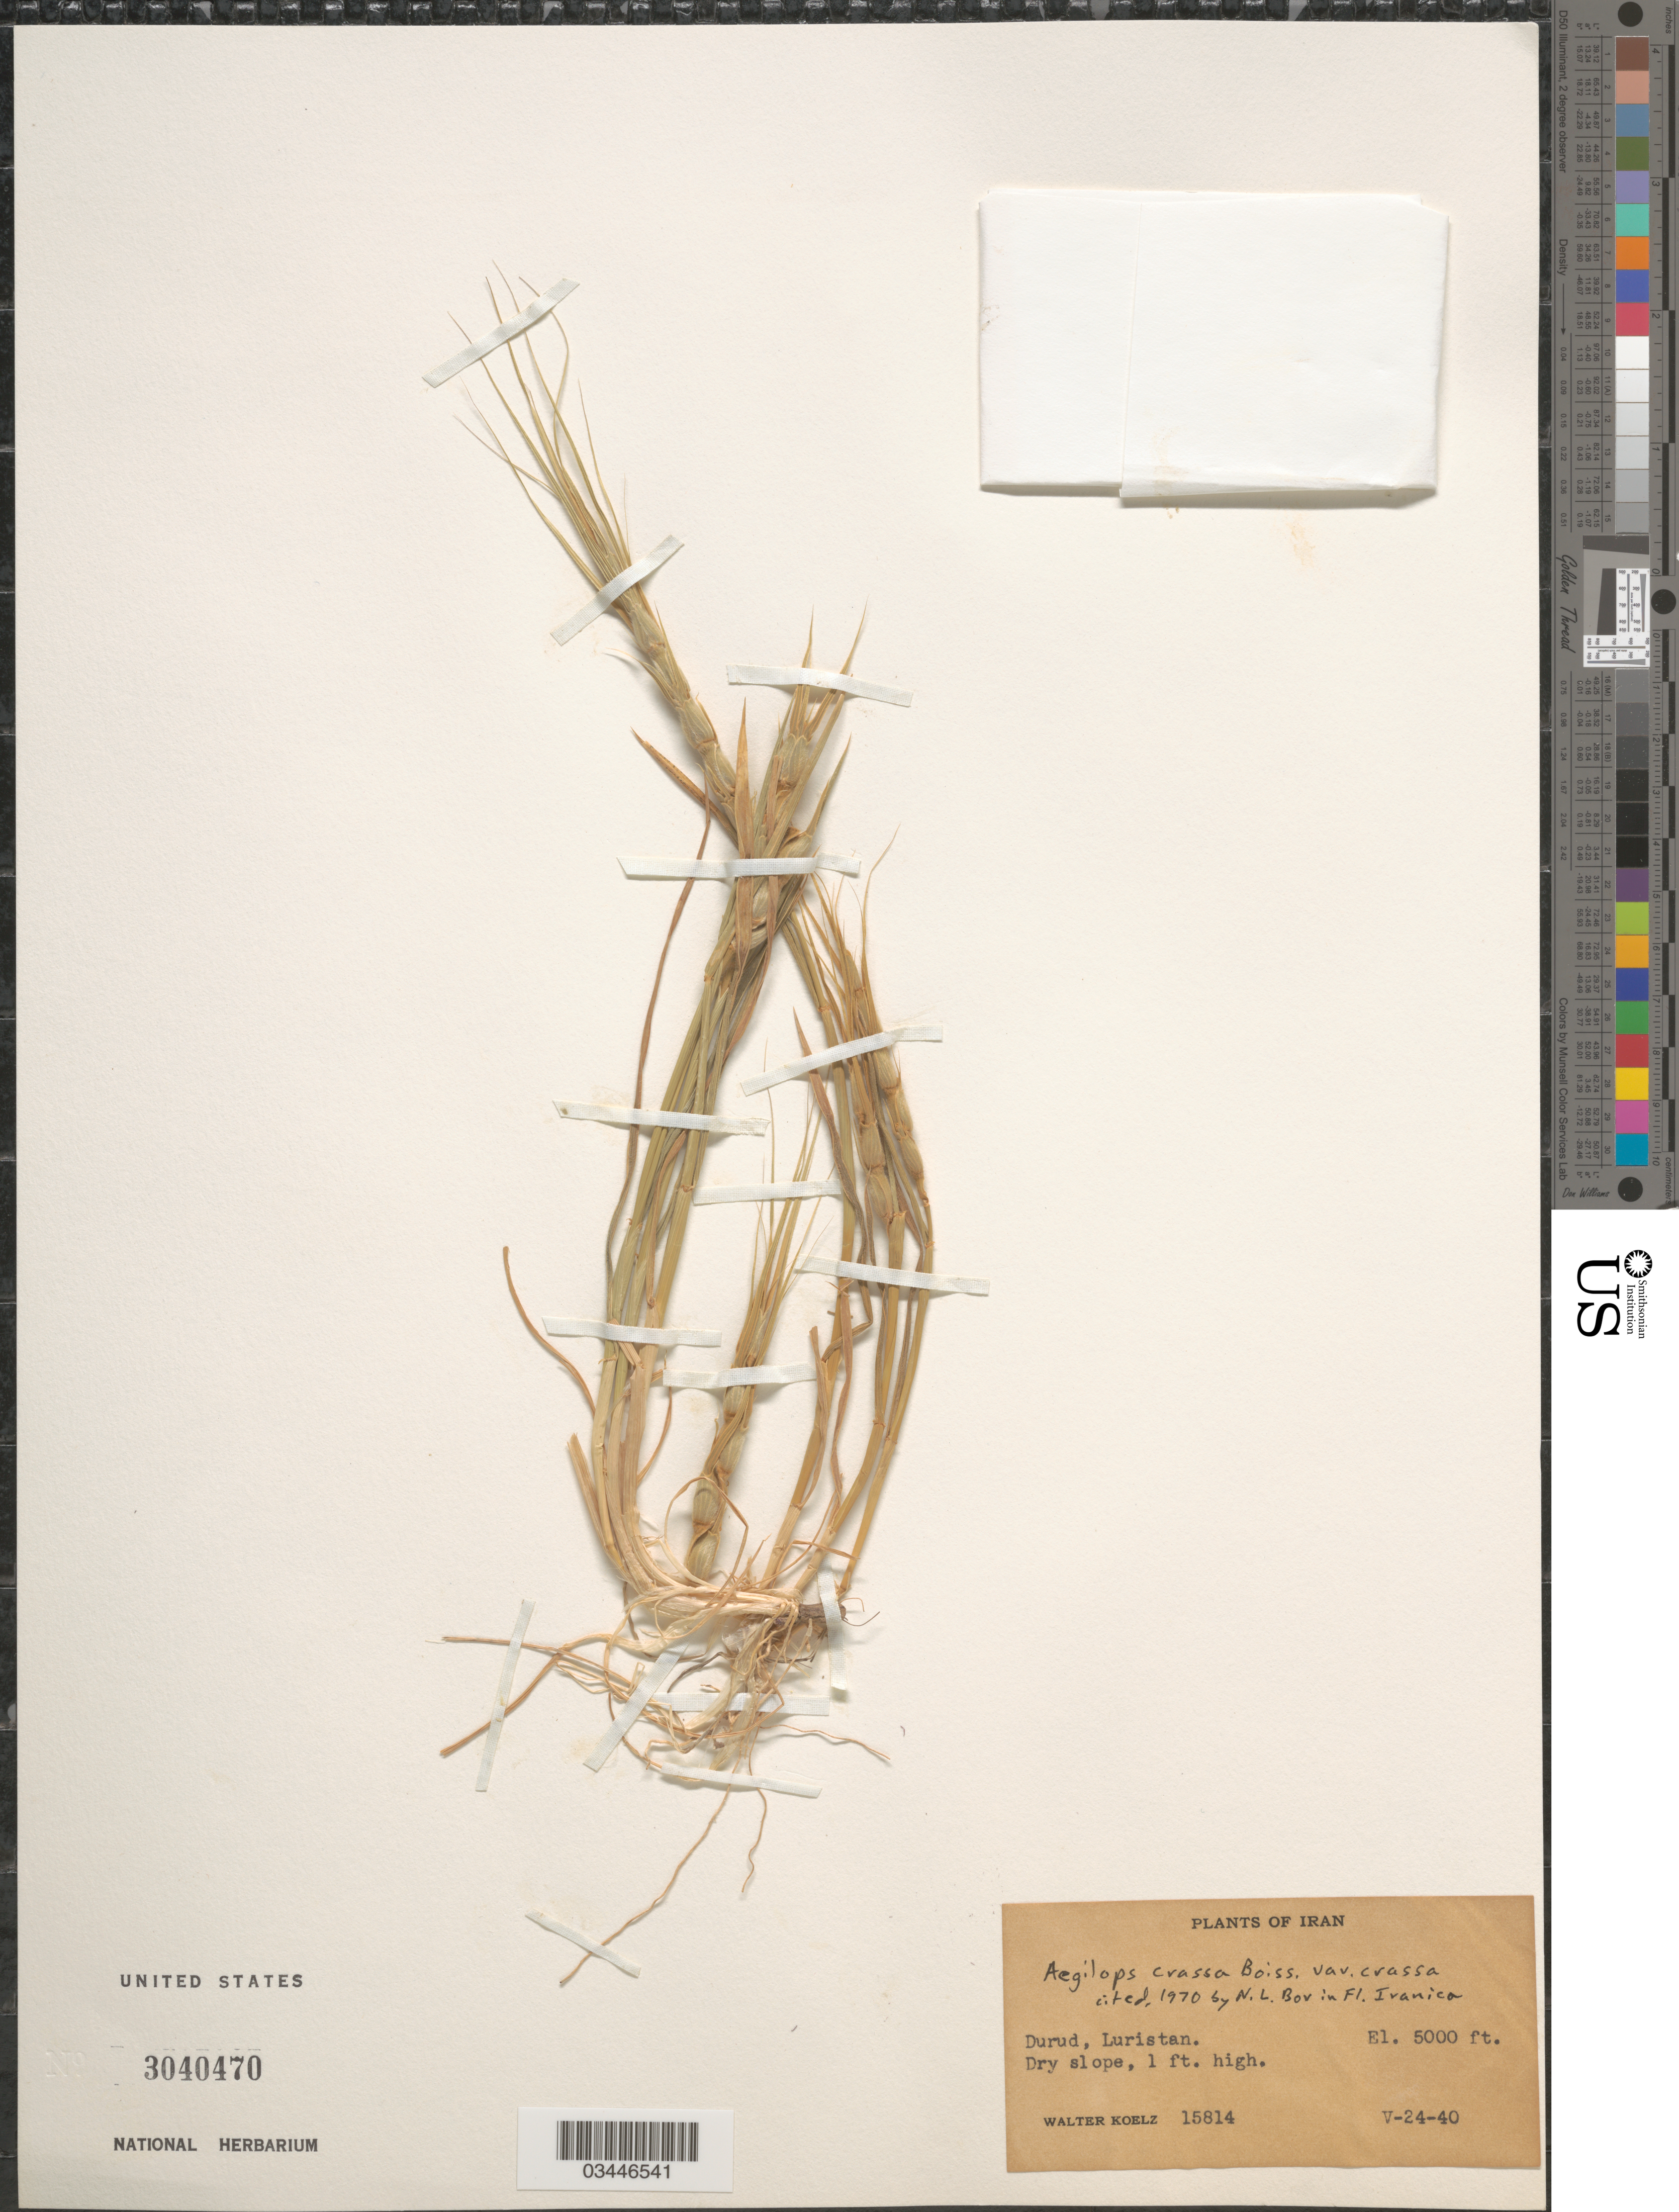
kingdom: Plantae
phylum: Tracheophyta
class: Liliopsida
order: Poales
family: Poaceae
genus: Aegilops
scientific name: Aegilops crassa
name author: Boiss.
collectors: W. N. Koelz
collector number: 15814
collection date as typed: Transcribed d/m/y: 24/5/40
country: Iran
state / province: Lorestan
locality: Durud, Luristan.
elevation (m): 1524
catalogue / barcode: US 3040470